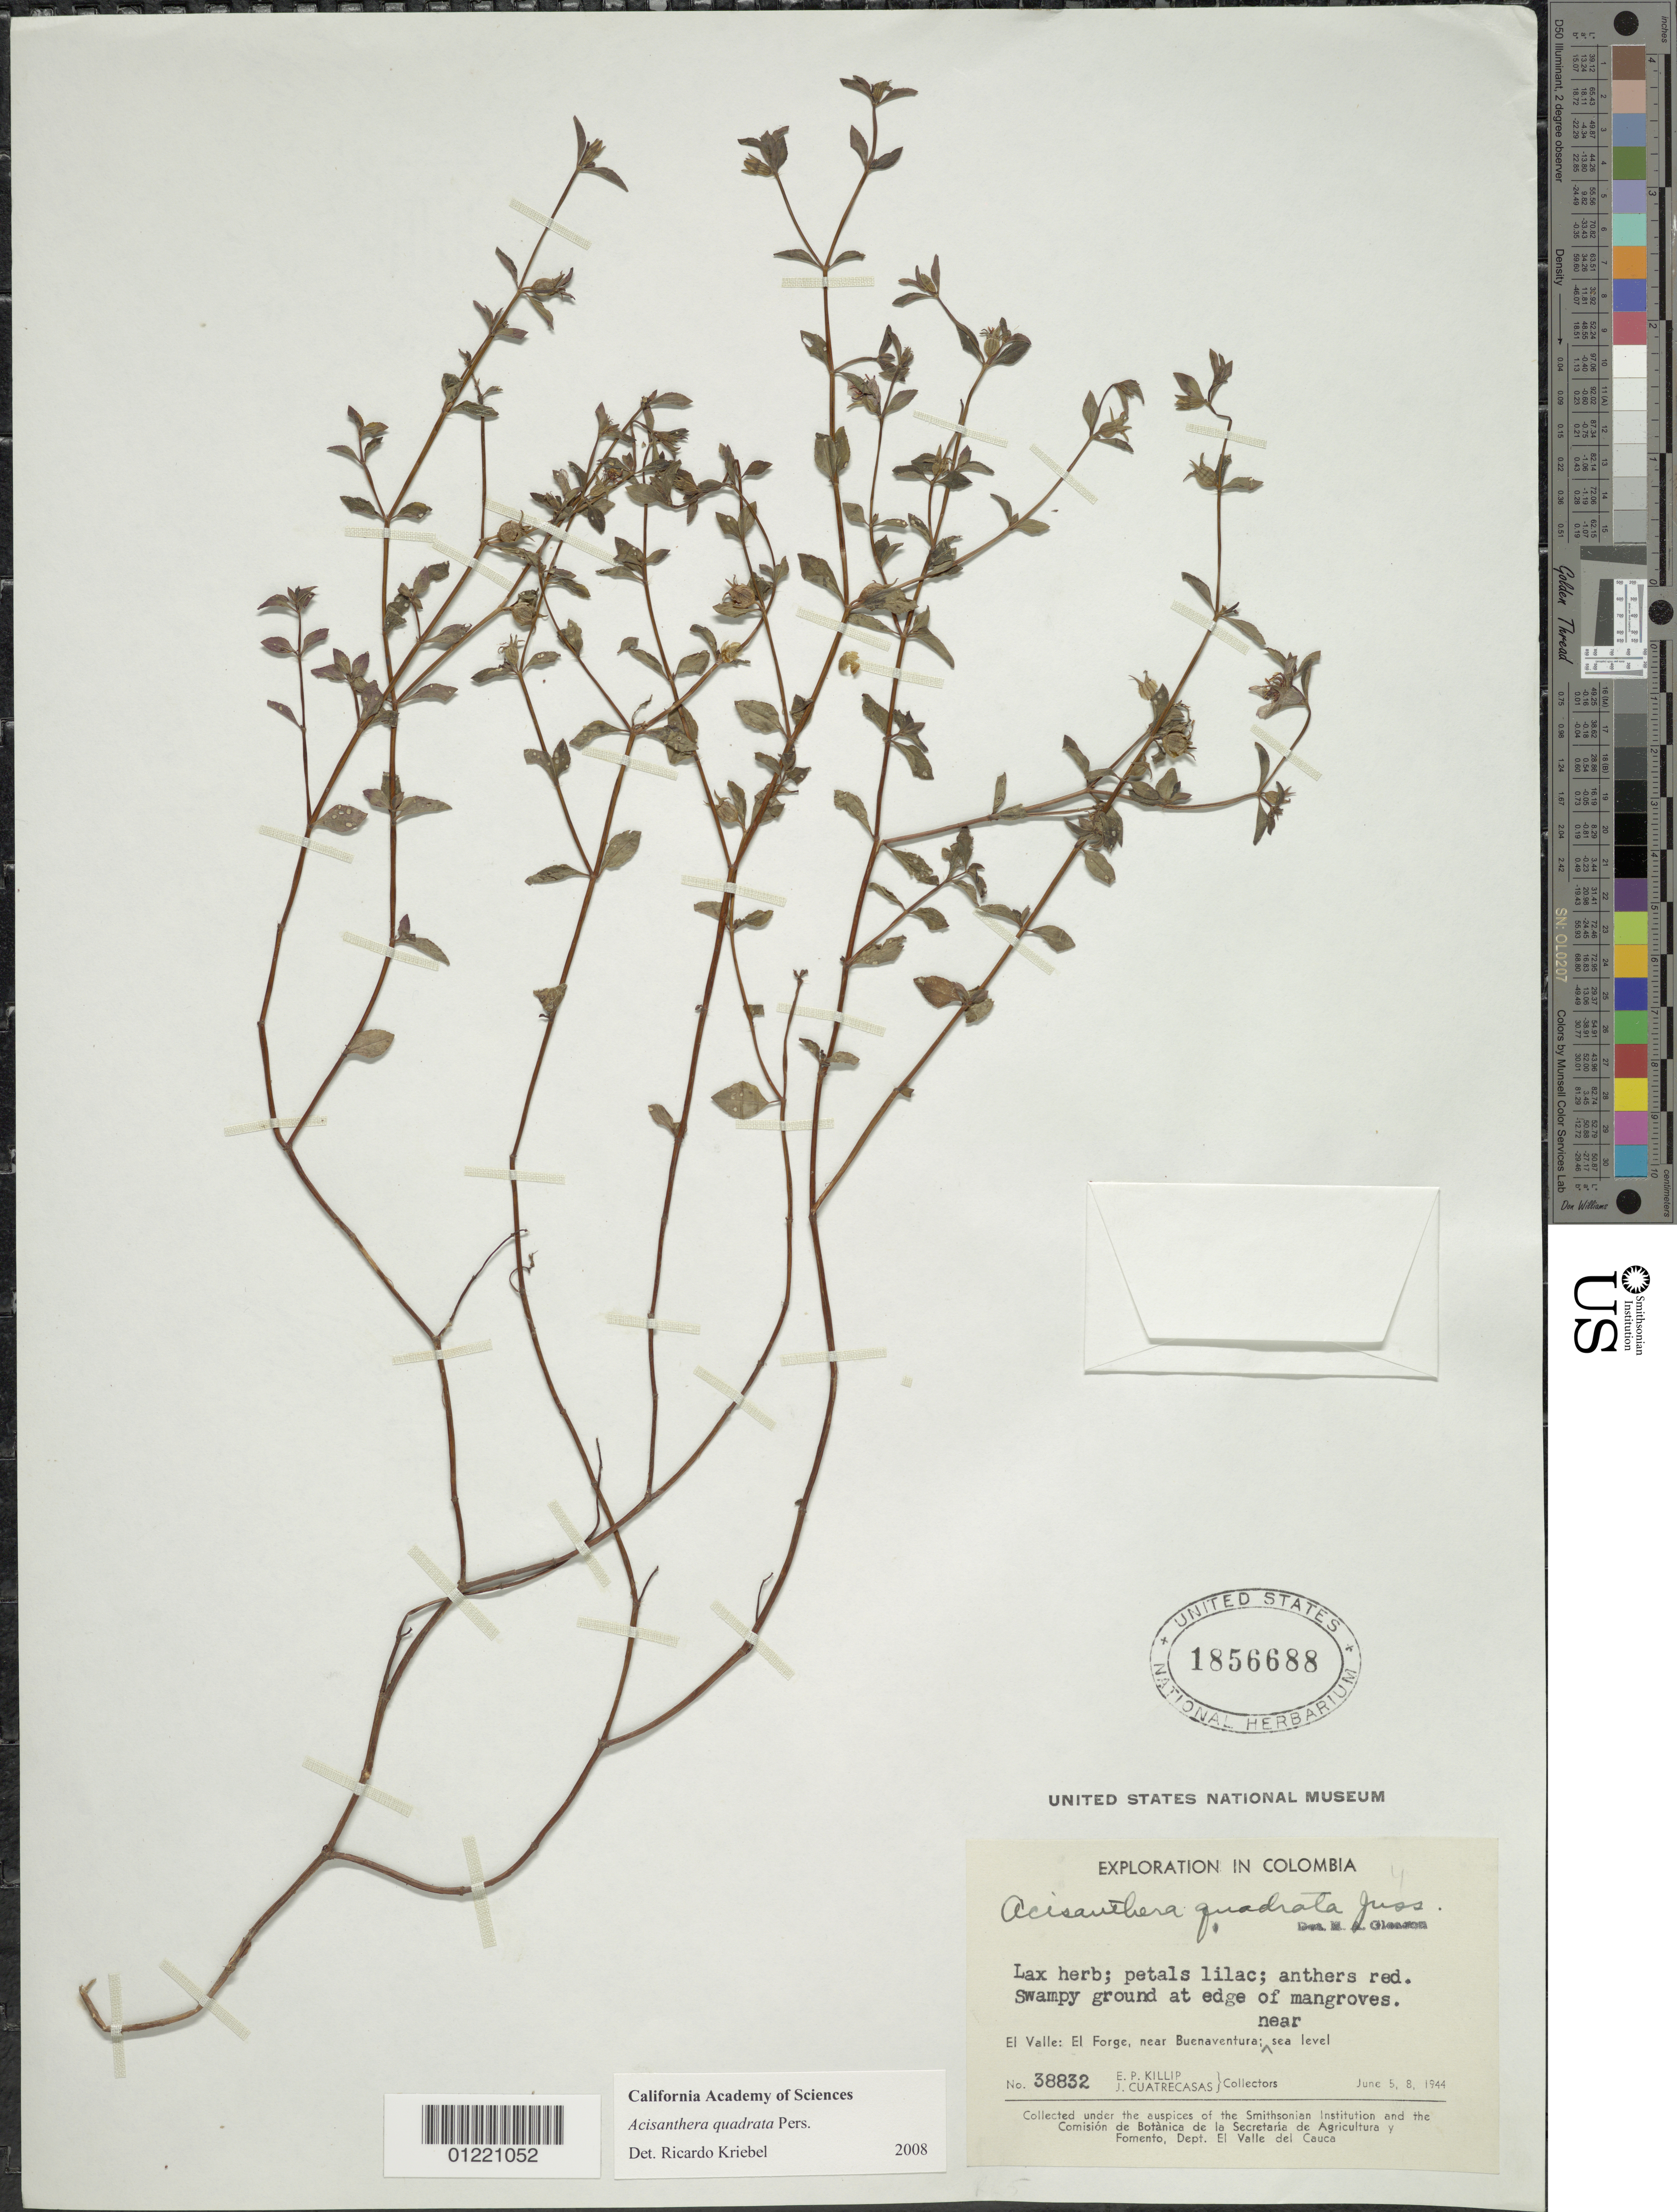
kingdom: Plantae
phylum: Tracheophyta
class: Magnoliopsida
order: Myrtales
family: Melastomataceae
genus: Acisanthera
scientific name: Acisanthera erecta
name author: Gleason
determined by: Nunes da Silva, Diego, (RB), Jardim Botanico do Rio de Janeiro - Herbario (BRAZIL)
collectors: E. P. Killip & J. Cuatrecasas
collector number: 38832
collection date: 1944-06-05 or 1944-06-08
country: Colombia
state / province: Valle del Cauca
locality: El Valle: El Forge, near Buenaventura; near sea level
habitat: Swampy ground at edge of mangroves.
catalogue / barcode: US 1856688